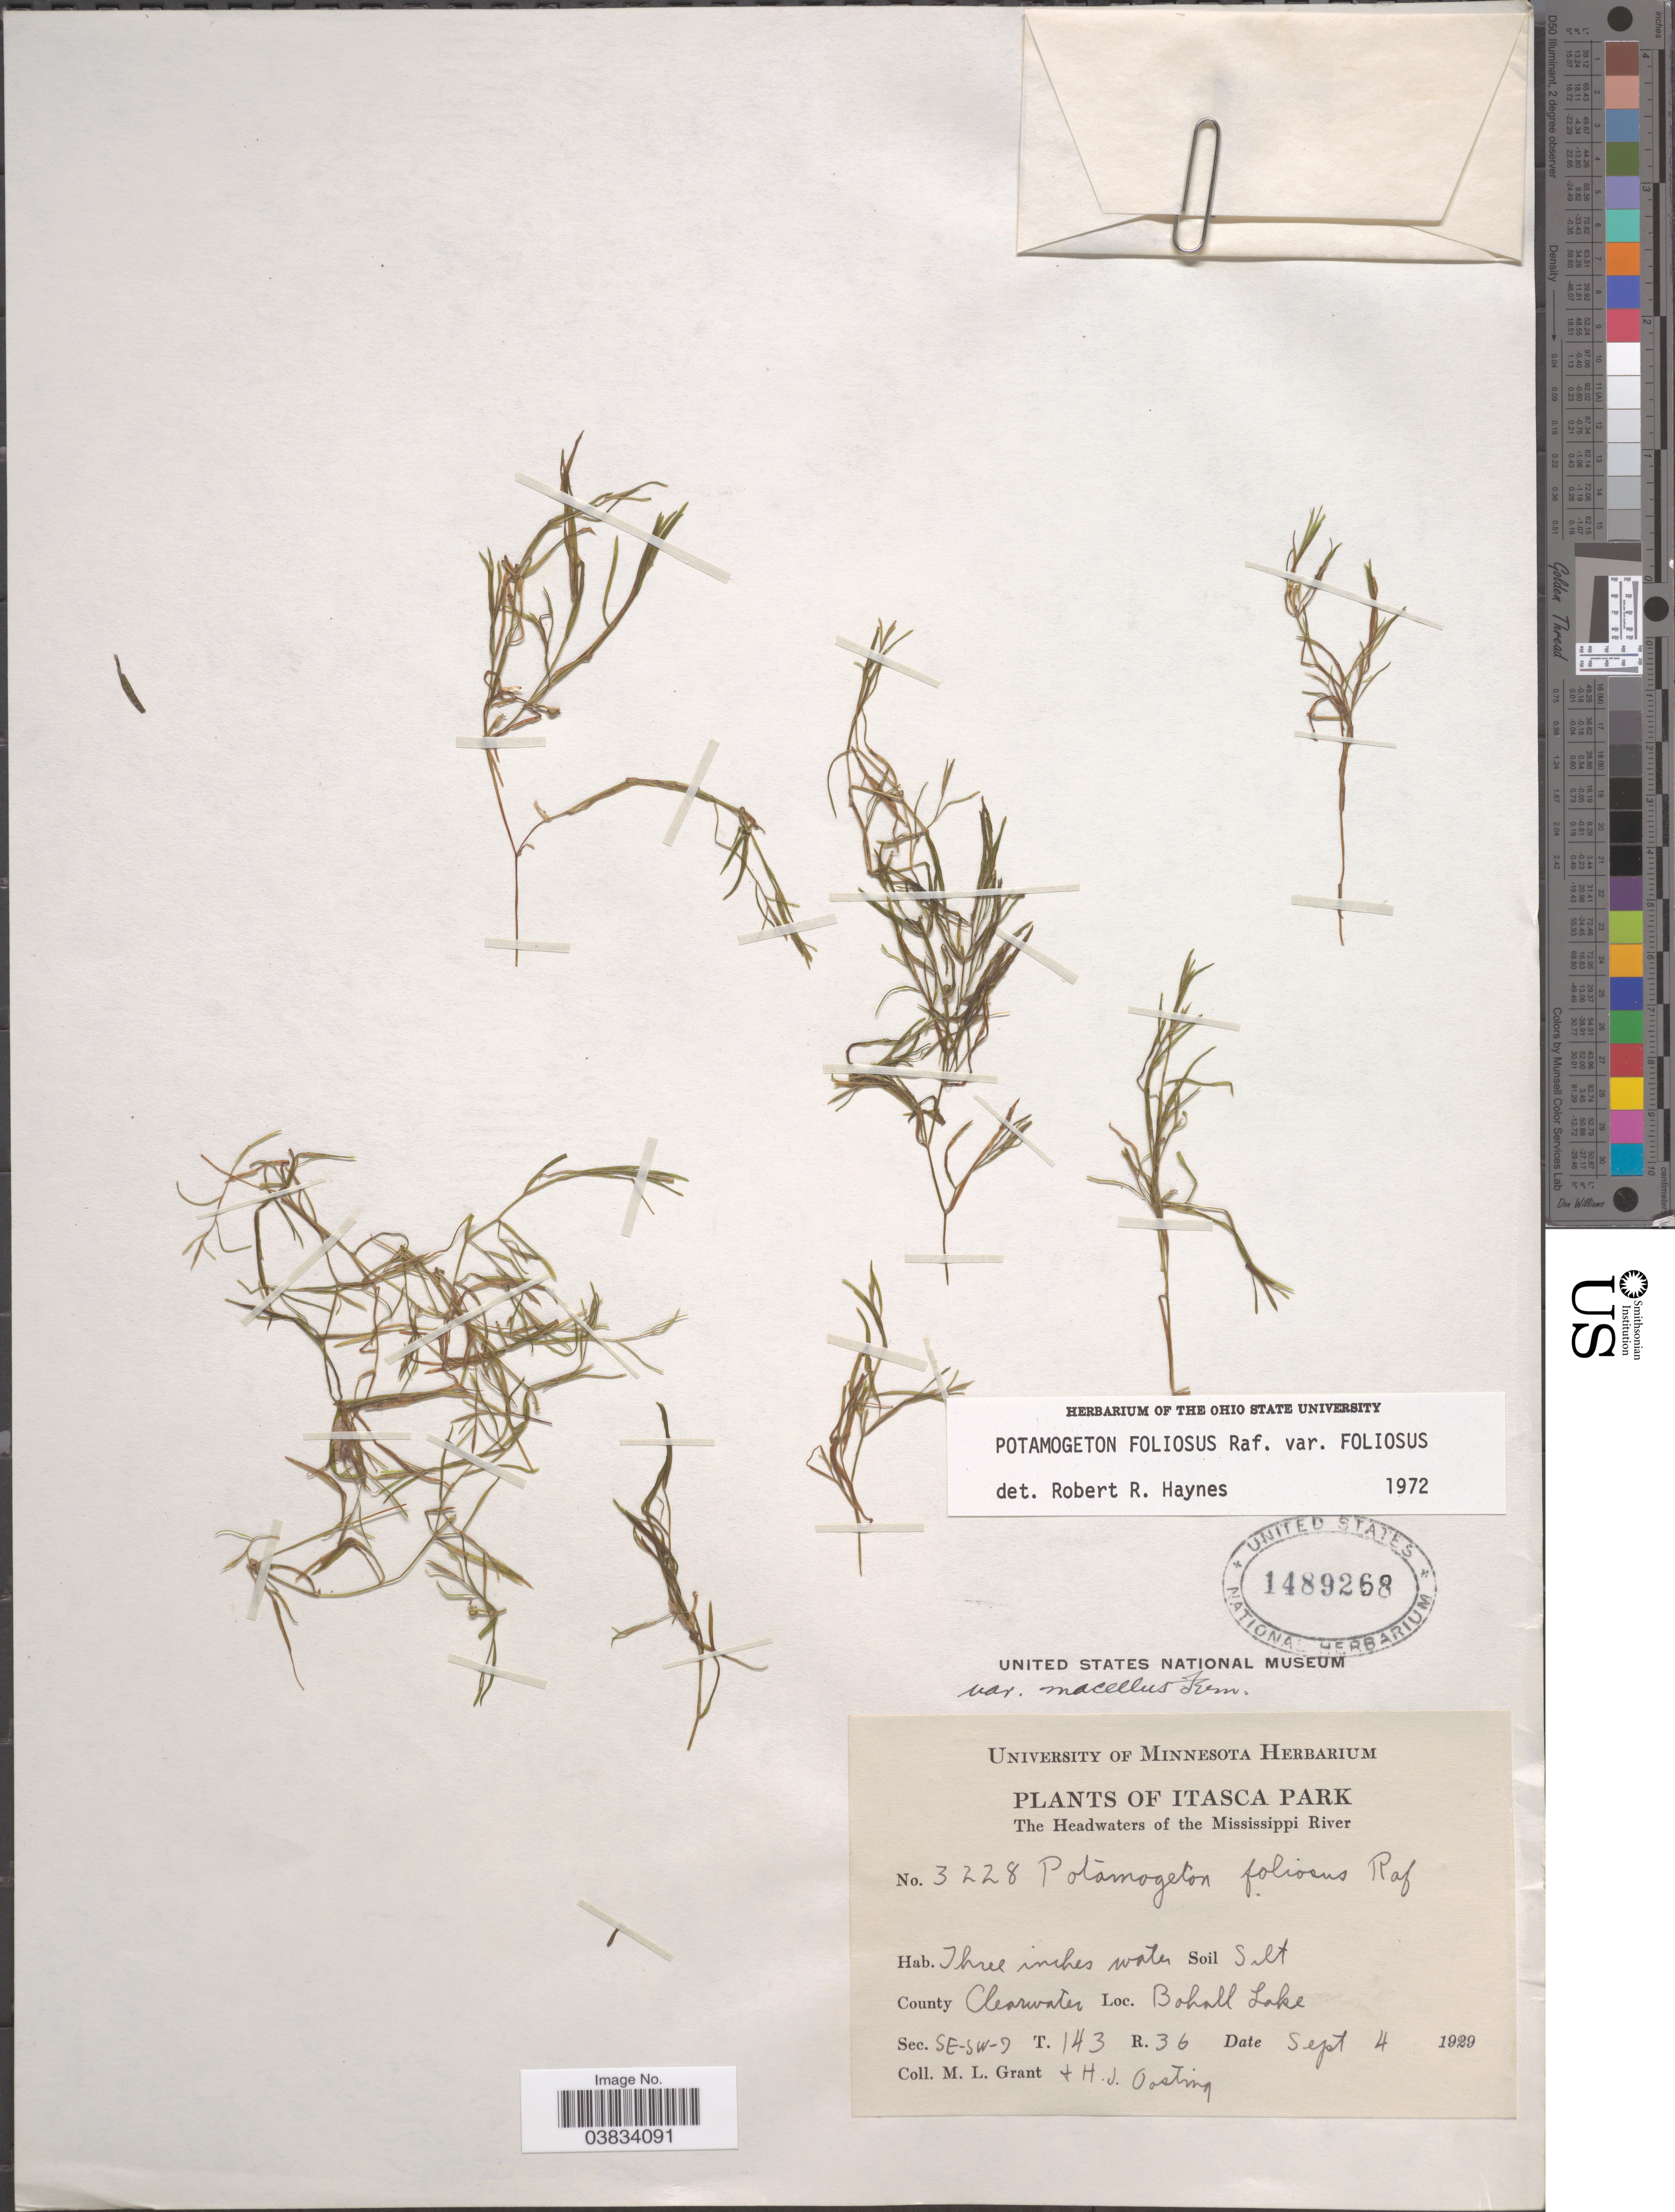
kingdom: Plantae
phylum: Tracheophyta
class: Liliopsida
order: Alismatales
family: Potamogetonaceae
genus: Potamogeton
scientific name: Potamogeton foliosus var. foliosus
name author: Raf.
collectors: M. L. Grant & H. Oosting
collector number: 3228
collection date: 1929-09-04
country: United States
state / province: Minnesota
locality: Itasca Park. The Headwaters of the Mississippi River. County Clearwater. Bohall Lake. Sec. SE-SW-I [interpreted] T. 143 R. 36.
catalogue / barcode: US 1489268